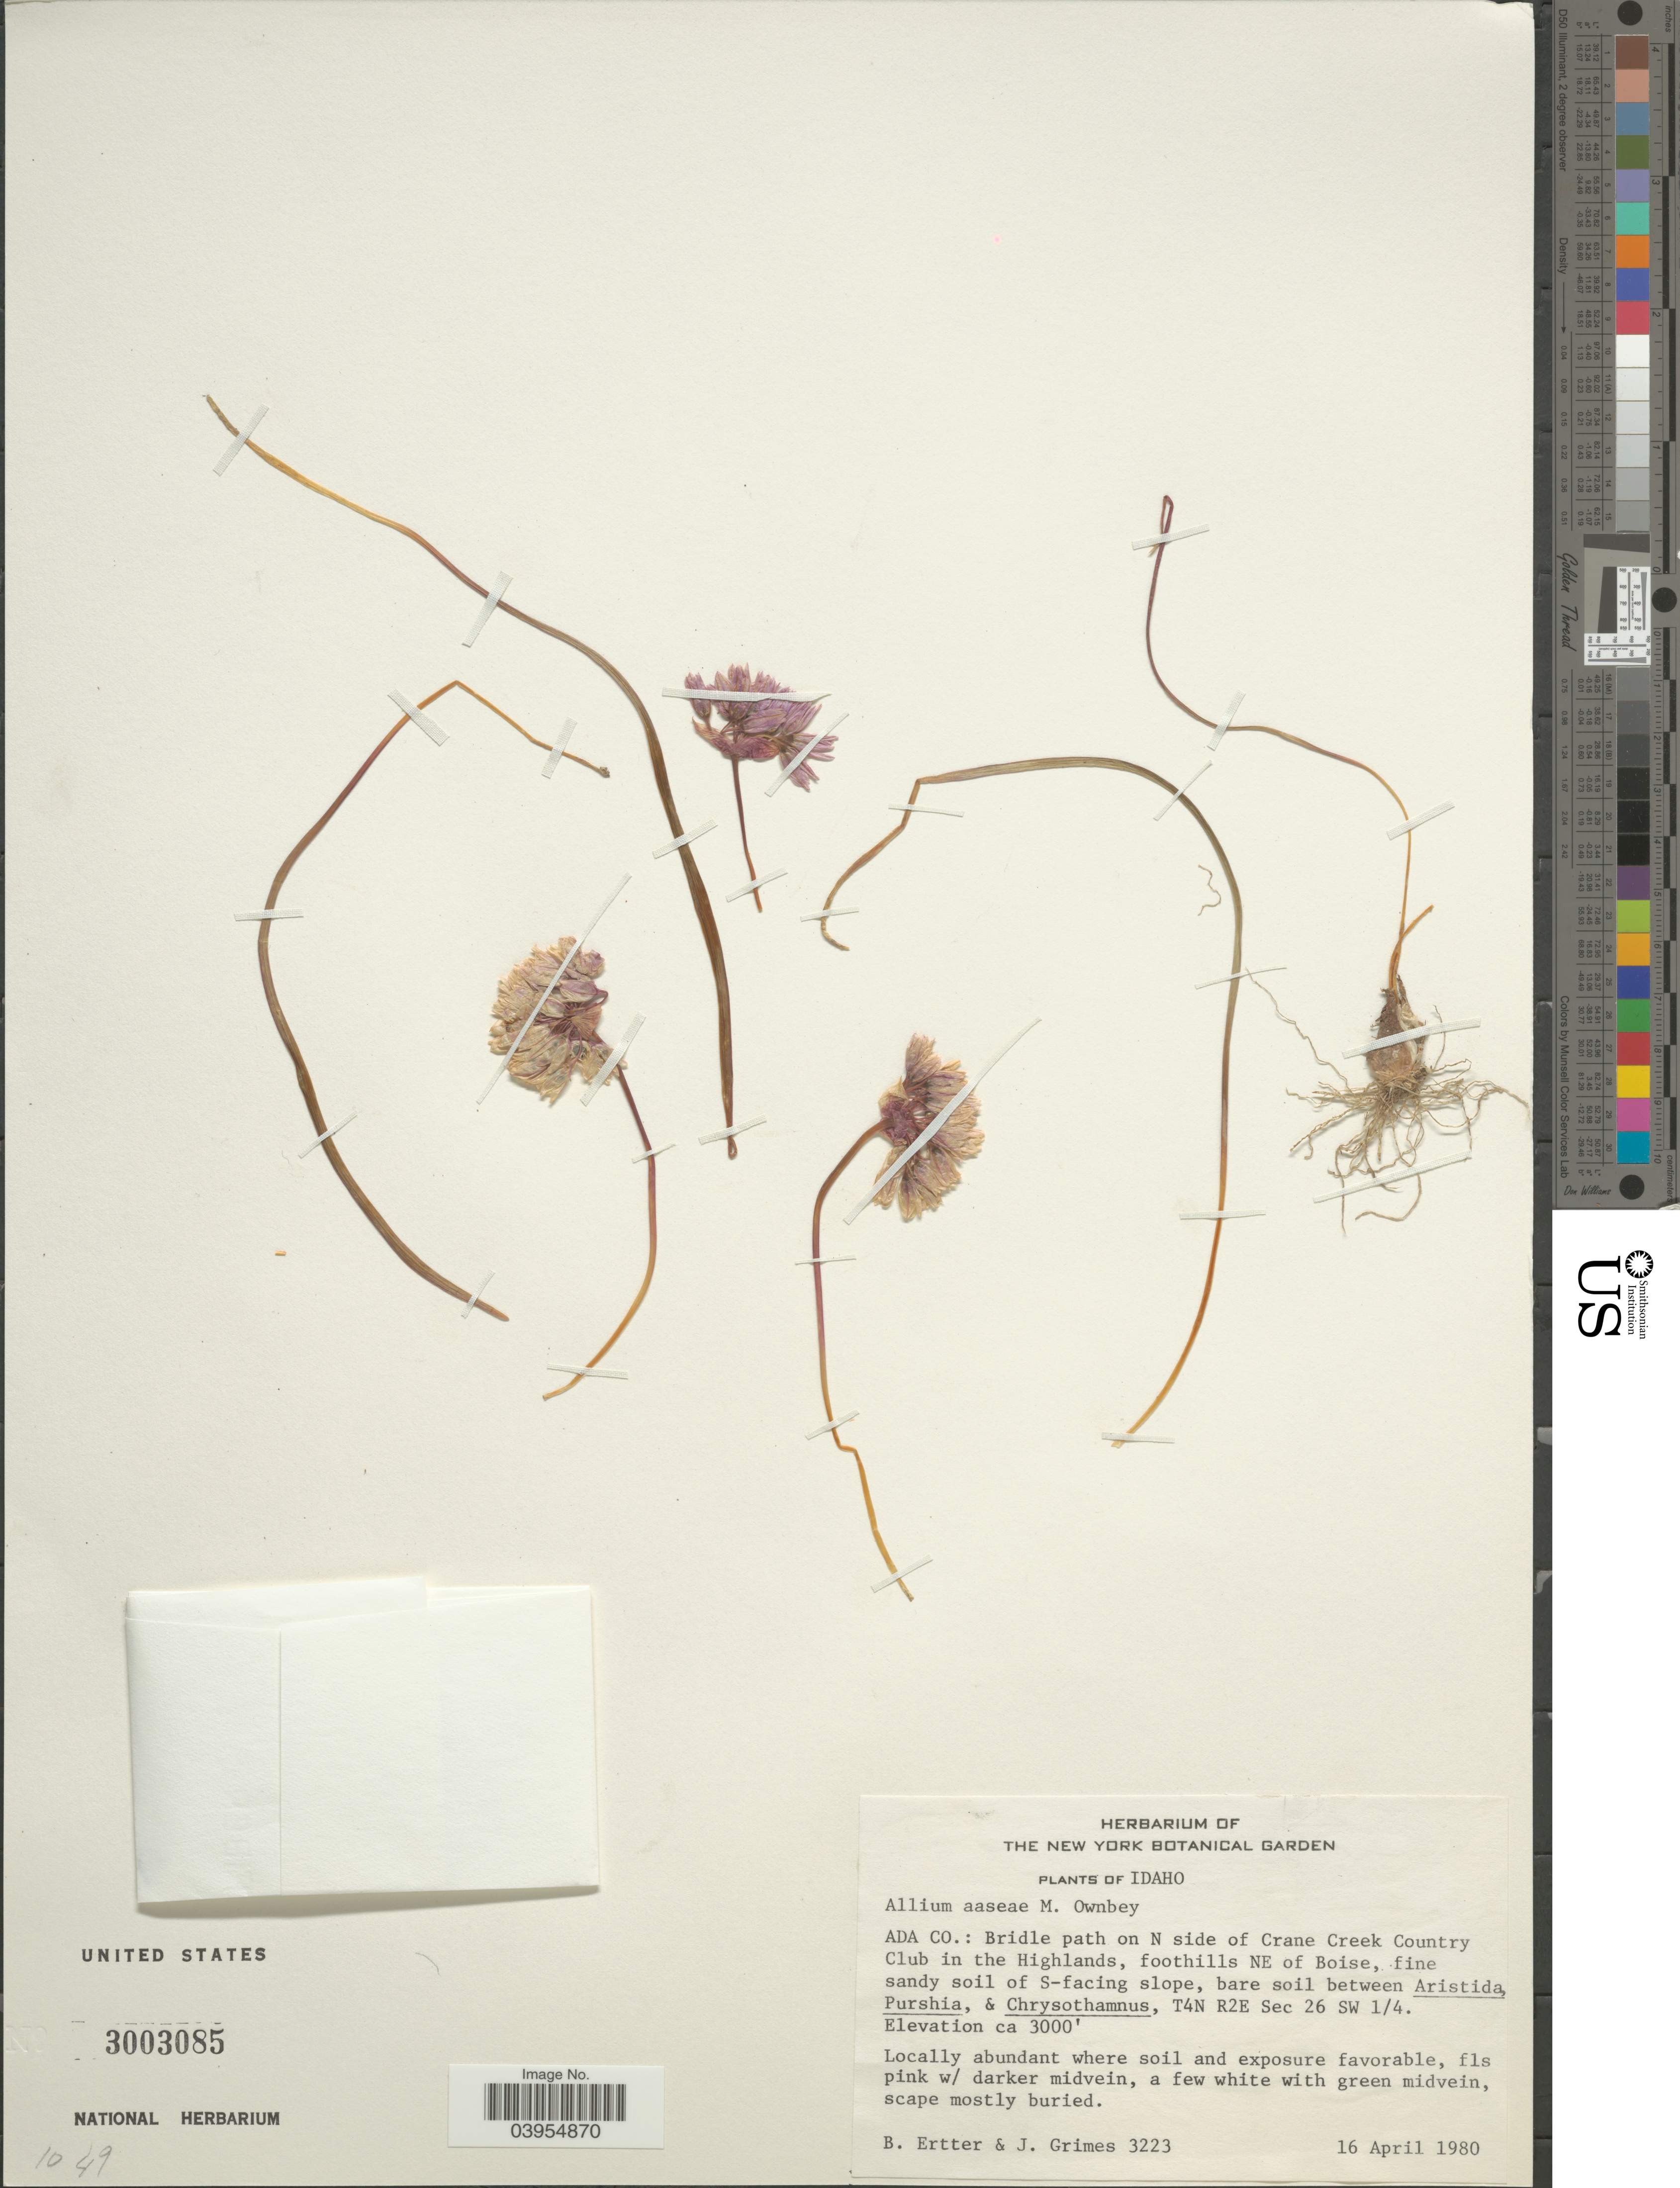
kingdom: Plantae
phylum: Tracheophyta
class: Liliopsida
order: Asparagales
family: Amaryllidaceae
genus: Allium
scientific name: Allium aaseae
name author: Ownbey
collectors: B. Ertter & J. Grimes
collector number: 3223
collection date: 1980-04-16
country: United States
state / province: Idaho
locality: Ada Co.: Bridle path on N side of Crane Creek Country Club in the Highlands, foothills NE of Boise, fine sandy soil of S-facing slope. T4N R2E Sec 26 SW ¼.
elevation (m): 914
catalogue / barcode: US 3003085